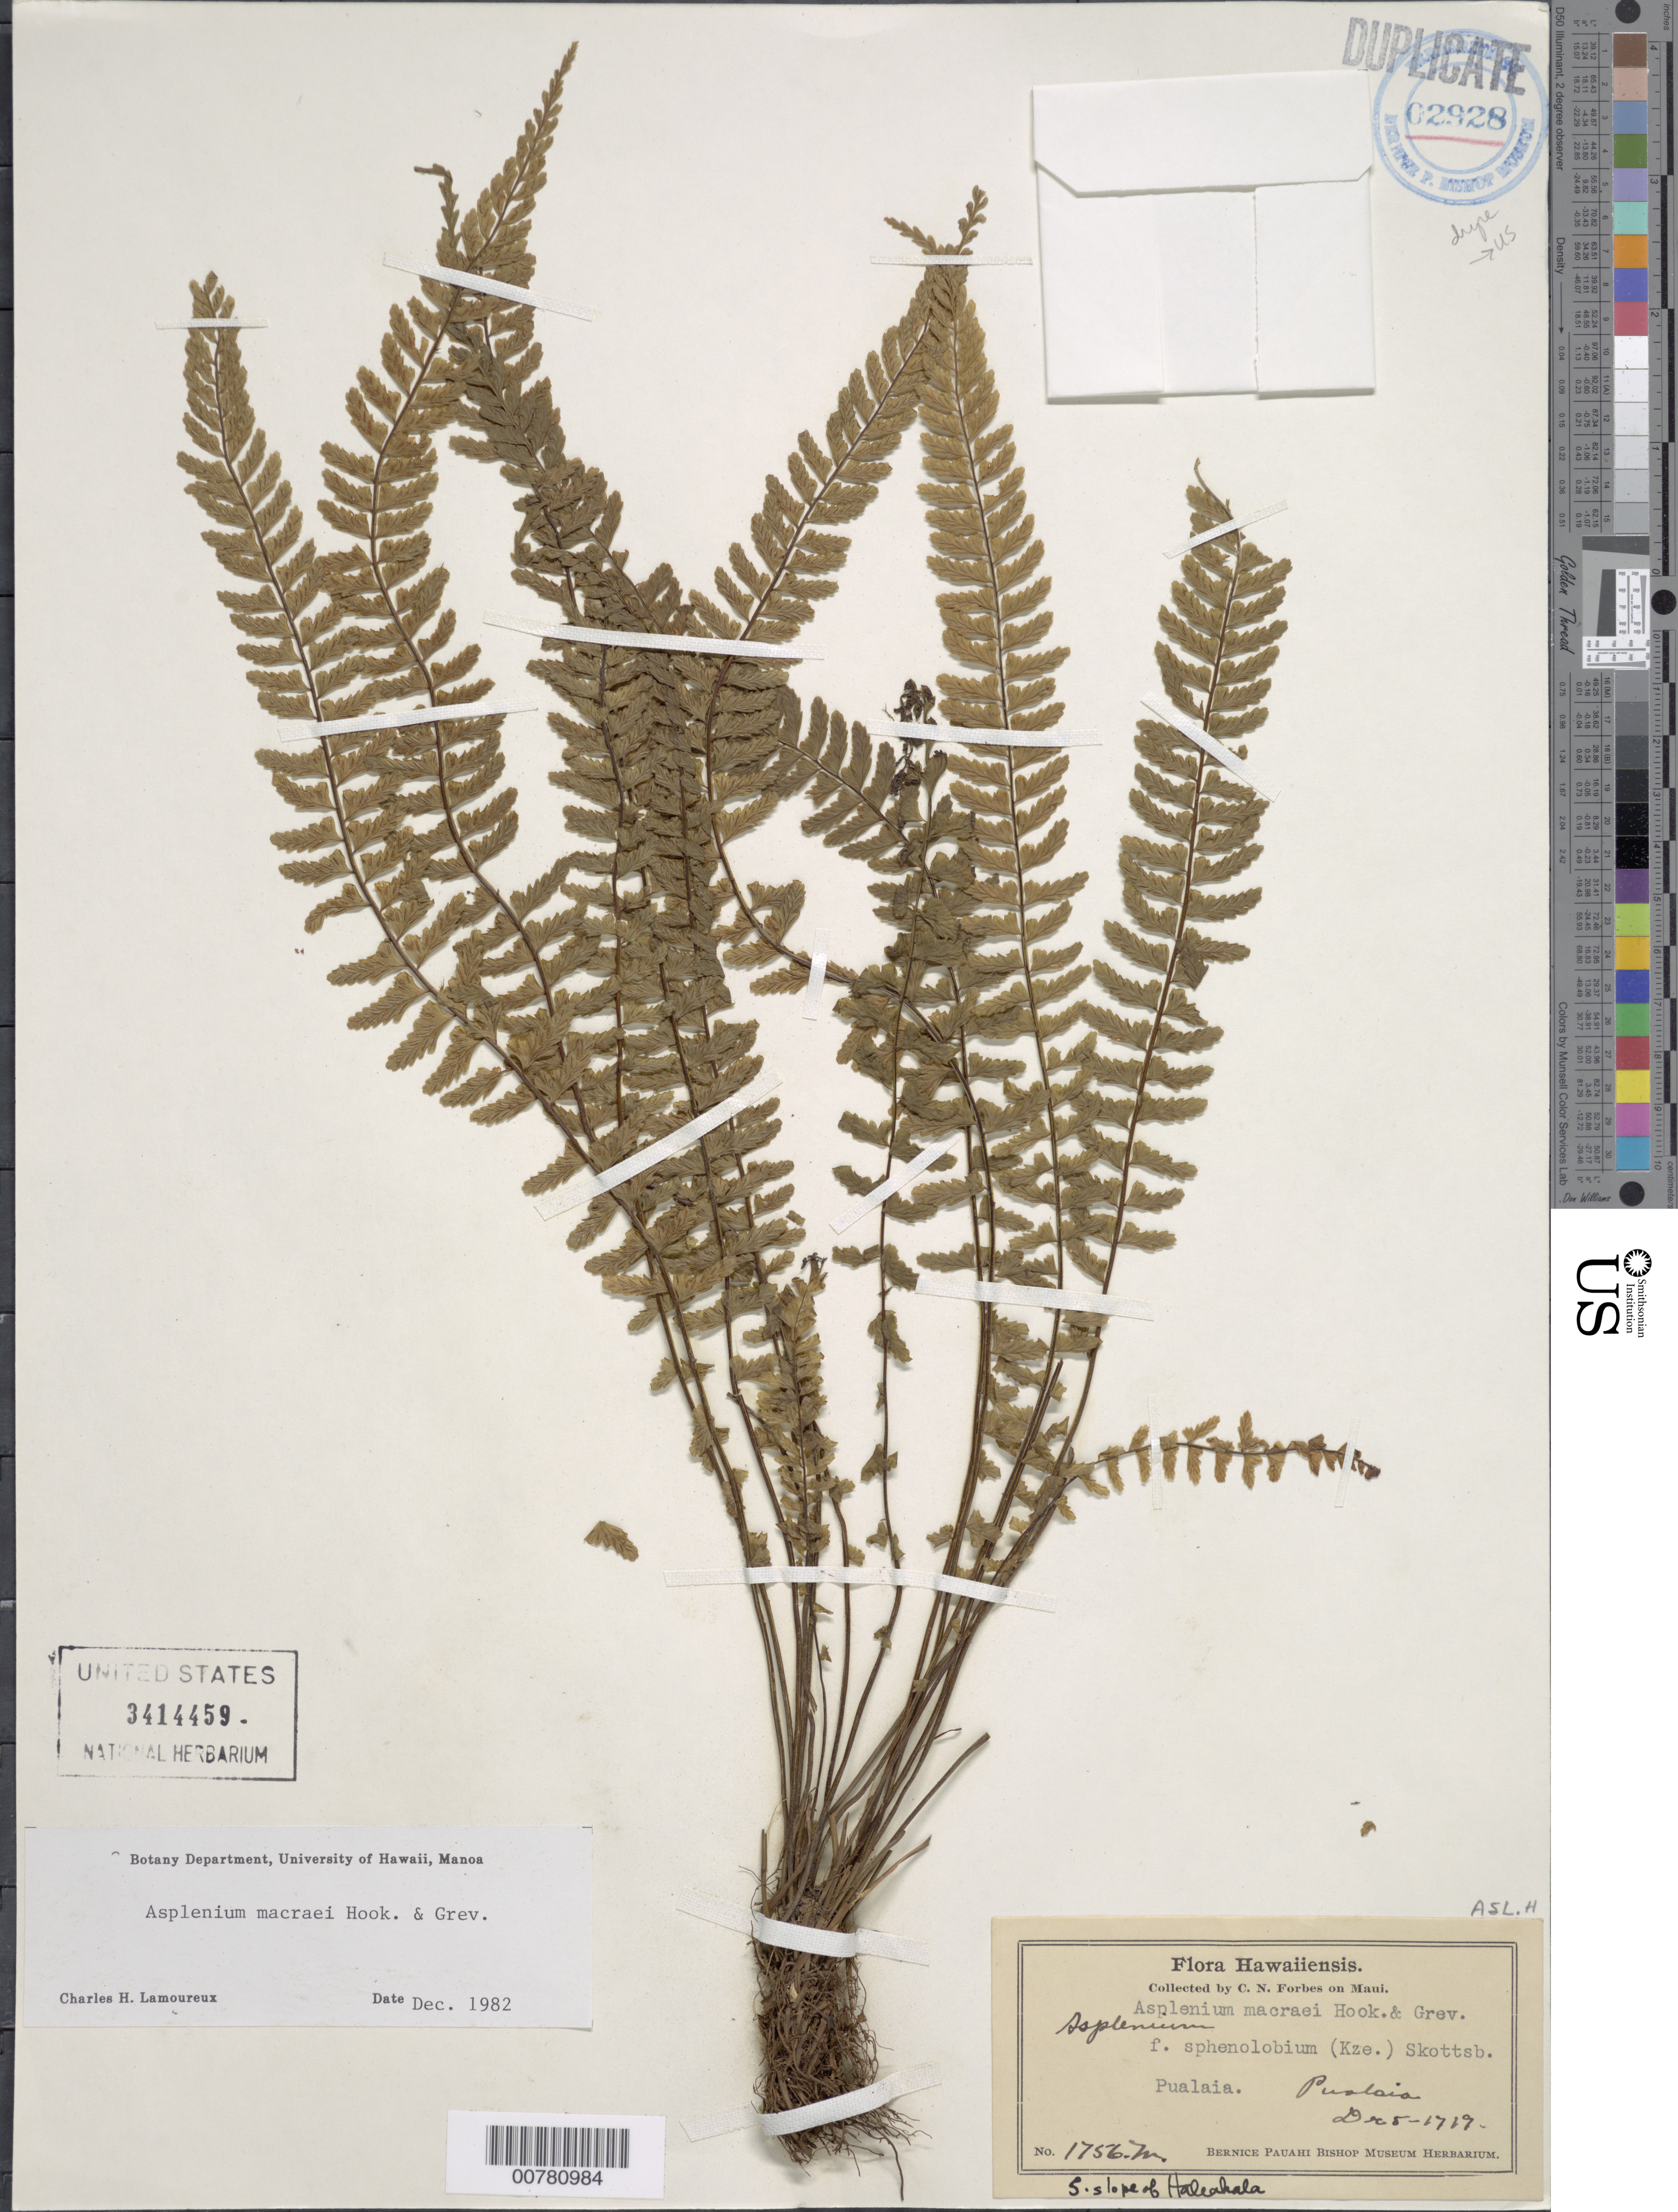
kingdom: Plantae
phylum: Tracheophyta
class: Polypodiopsida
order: Polypodiales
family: Aspleniaceae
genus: Asplenium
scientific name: Asplenium macraei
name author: Hook. & Grev.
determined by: Lamoureux, C. H.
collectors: C. N. Forbes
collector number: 1756.M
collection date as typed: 5 Dec 1919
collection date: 1919-12-05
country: United States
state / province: Hawaii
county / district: Maui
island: Maui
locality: East Maui: south slope of Haleakala; Pualaia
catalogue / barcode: US 3414459